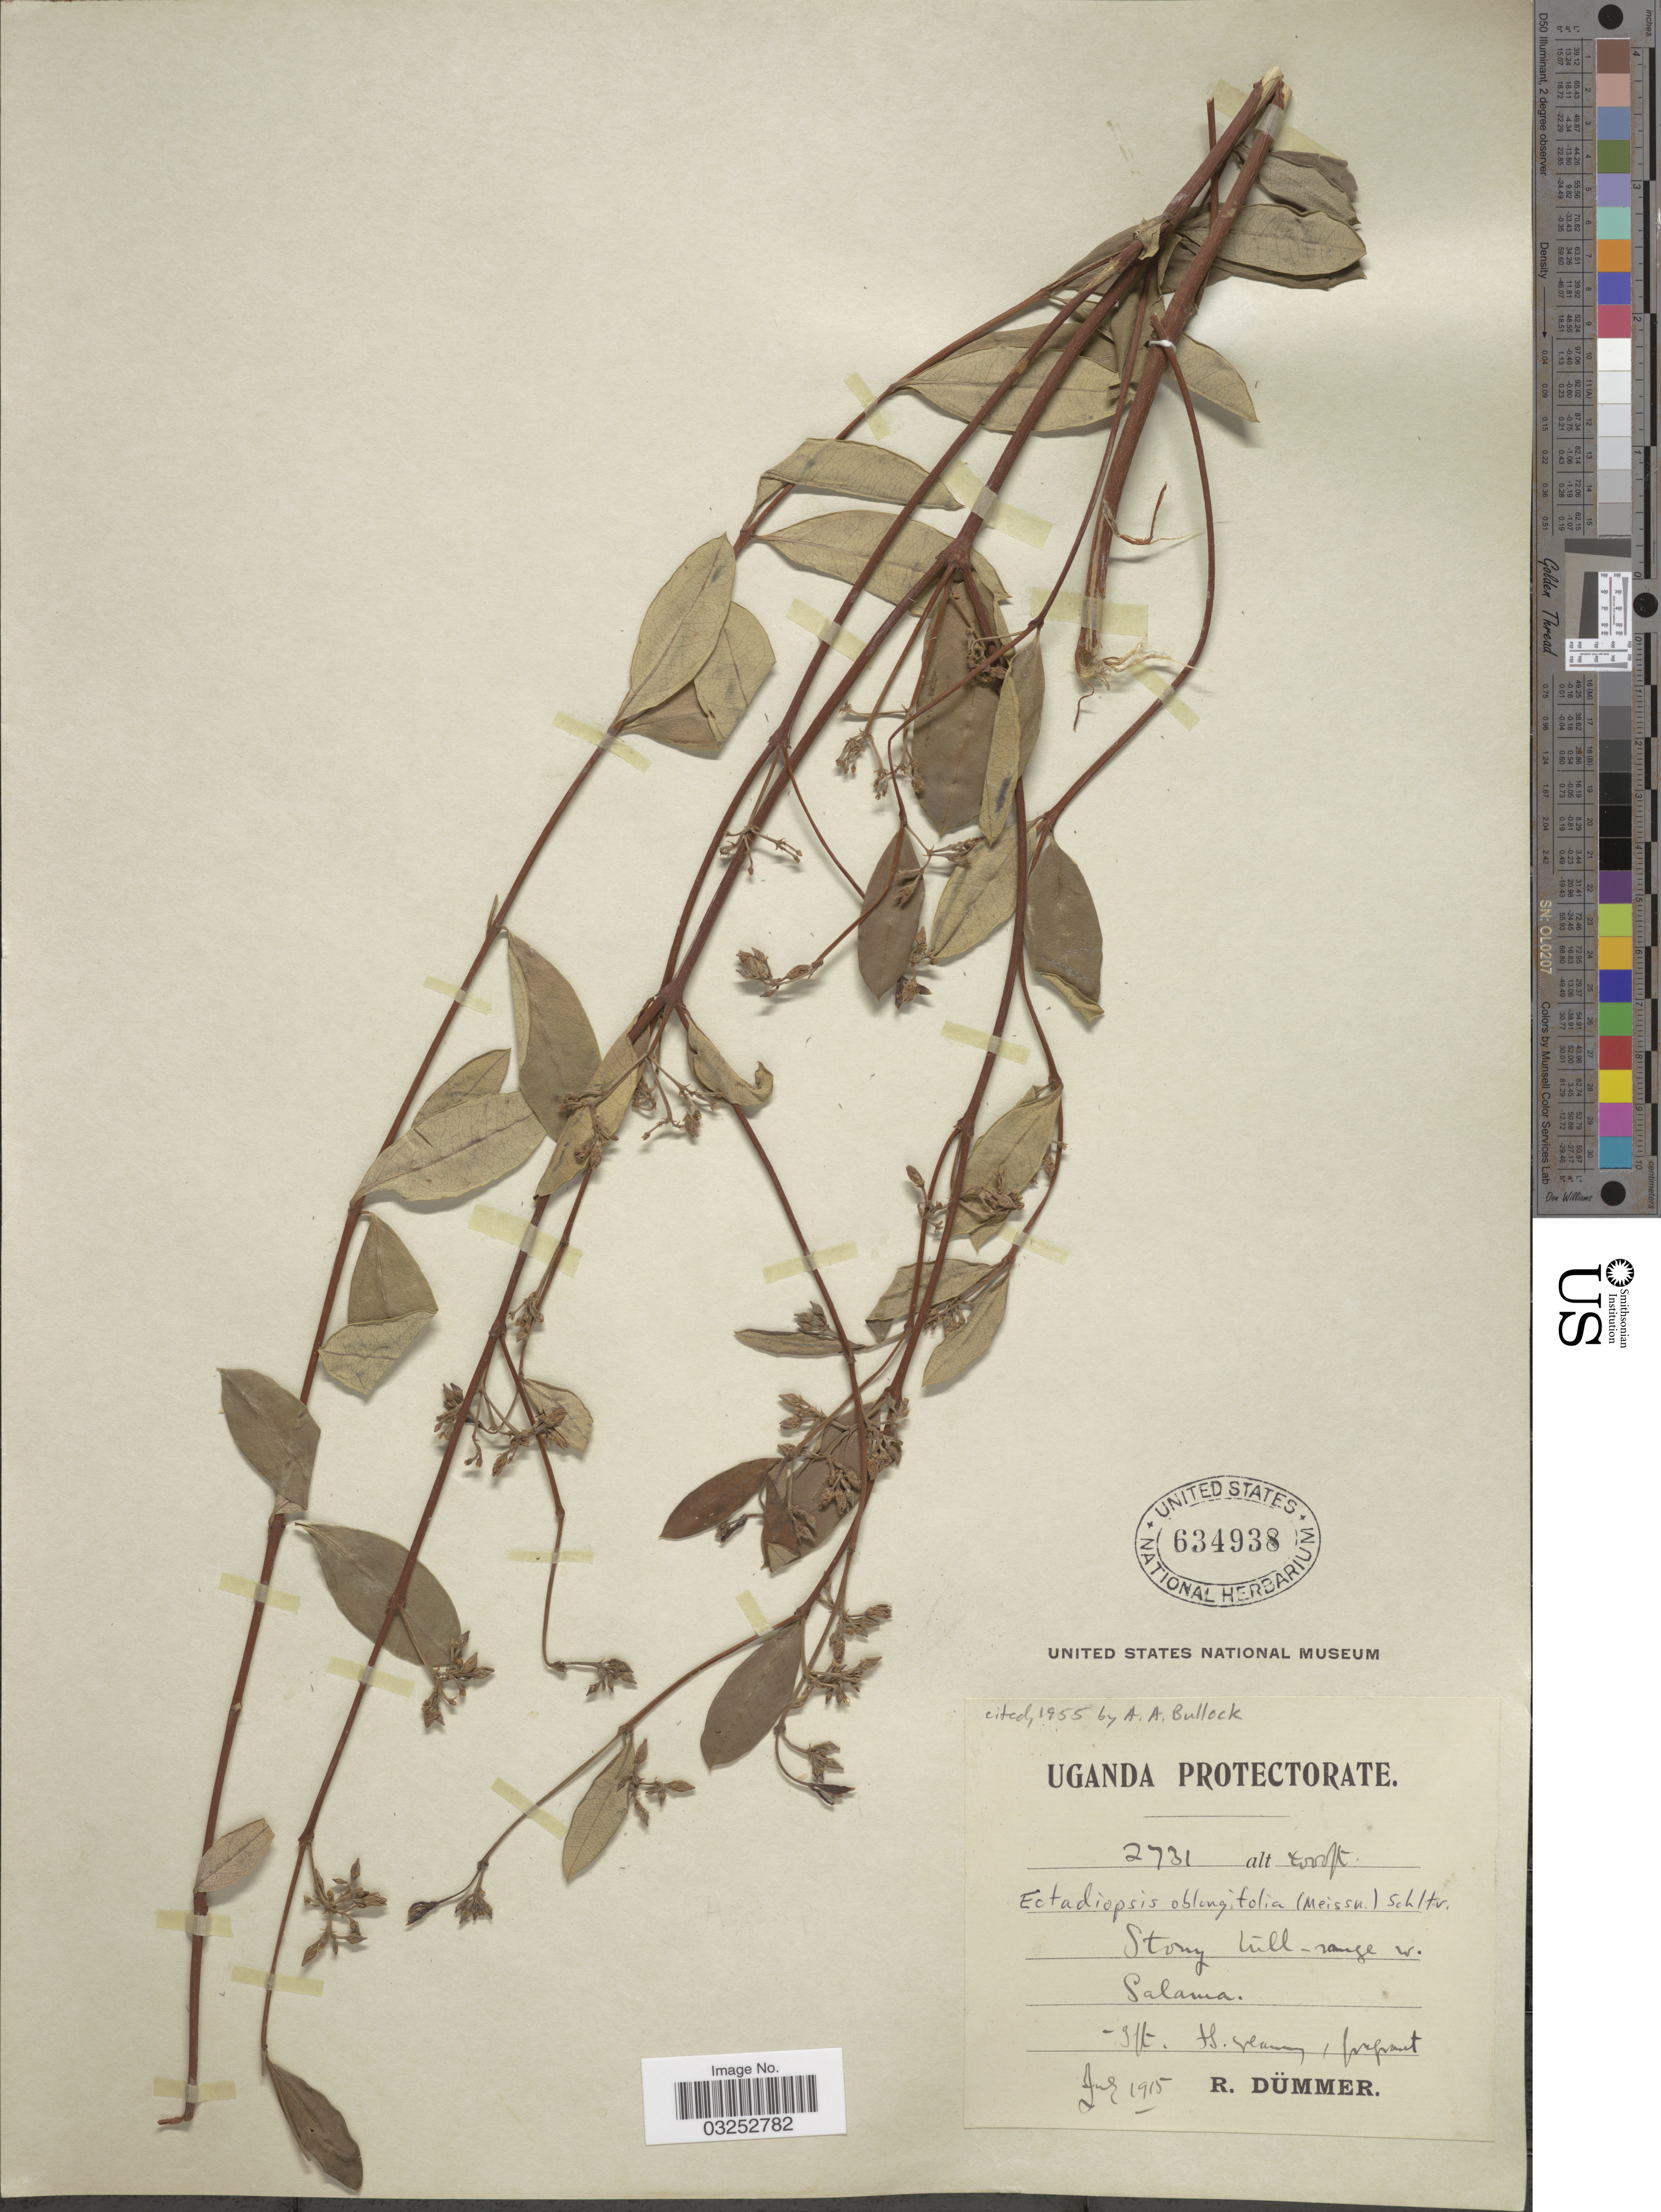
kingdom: Plantae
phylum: Tracheophyta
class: Magnoliopsida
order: Gentianales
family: Apocynaceae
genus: Ectadiopsis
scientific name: Ectadiopsis oblongifolia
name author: (Meisn.) Benth. ex B.D. Jacks.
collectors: R. Dümmer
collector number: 2731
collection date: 1915-07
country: Uganda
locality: Uganda Protectorate, Stony hill range w. Salama.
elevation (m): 1219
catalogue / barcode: US 634938